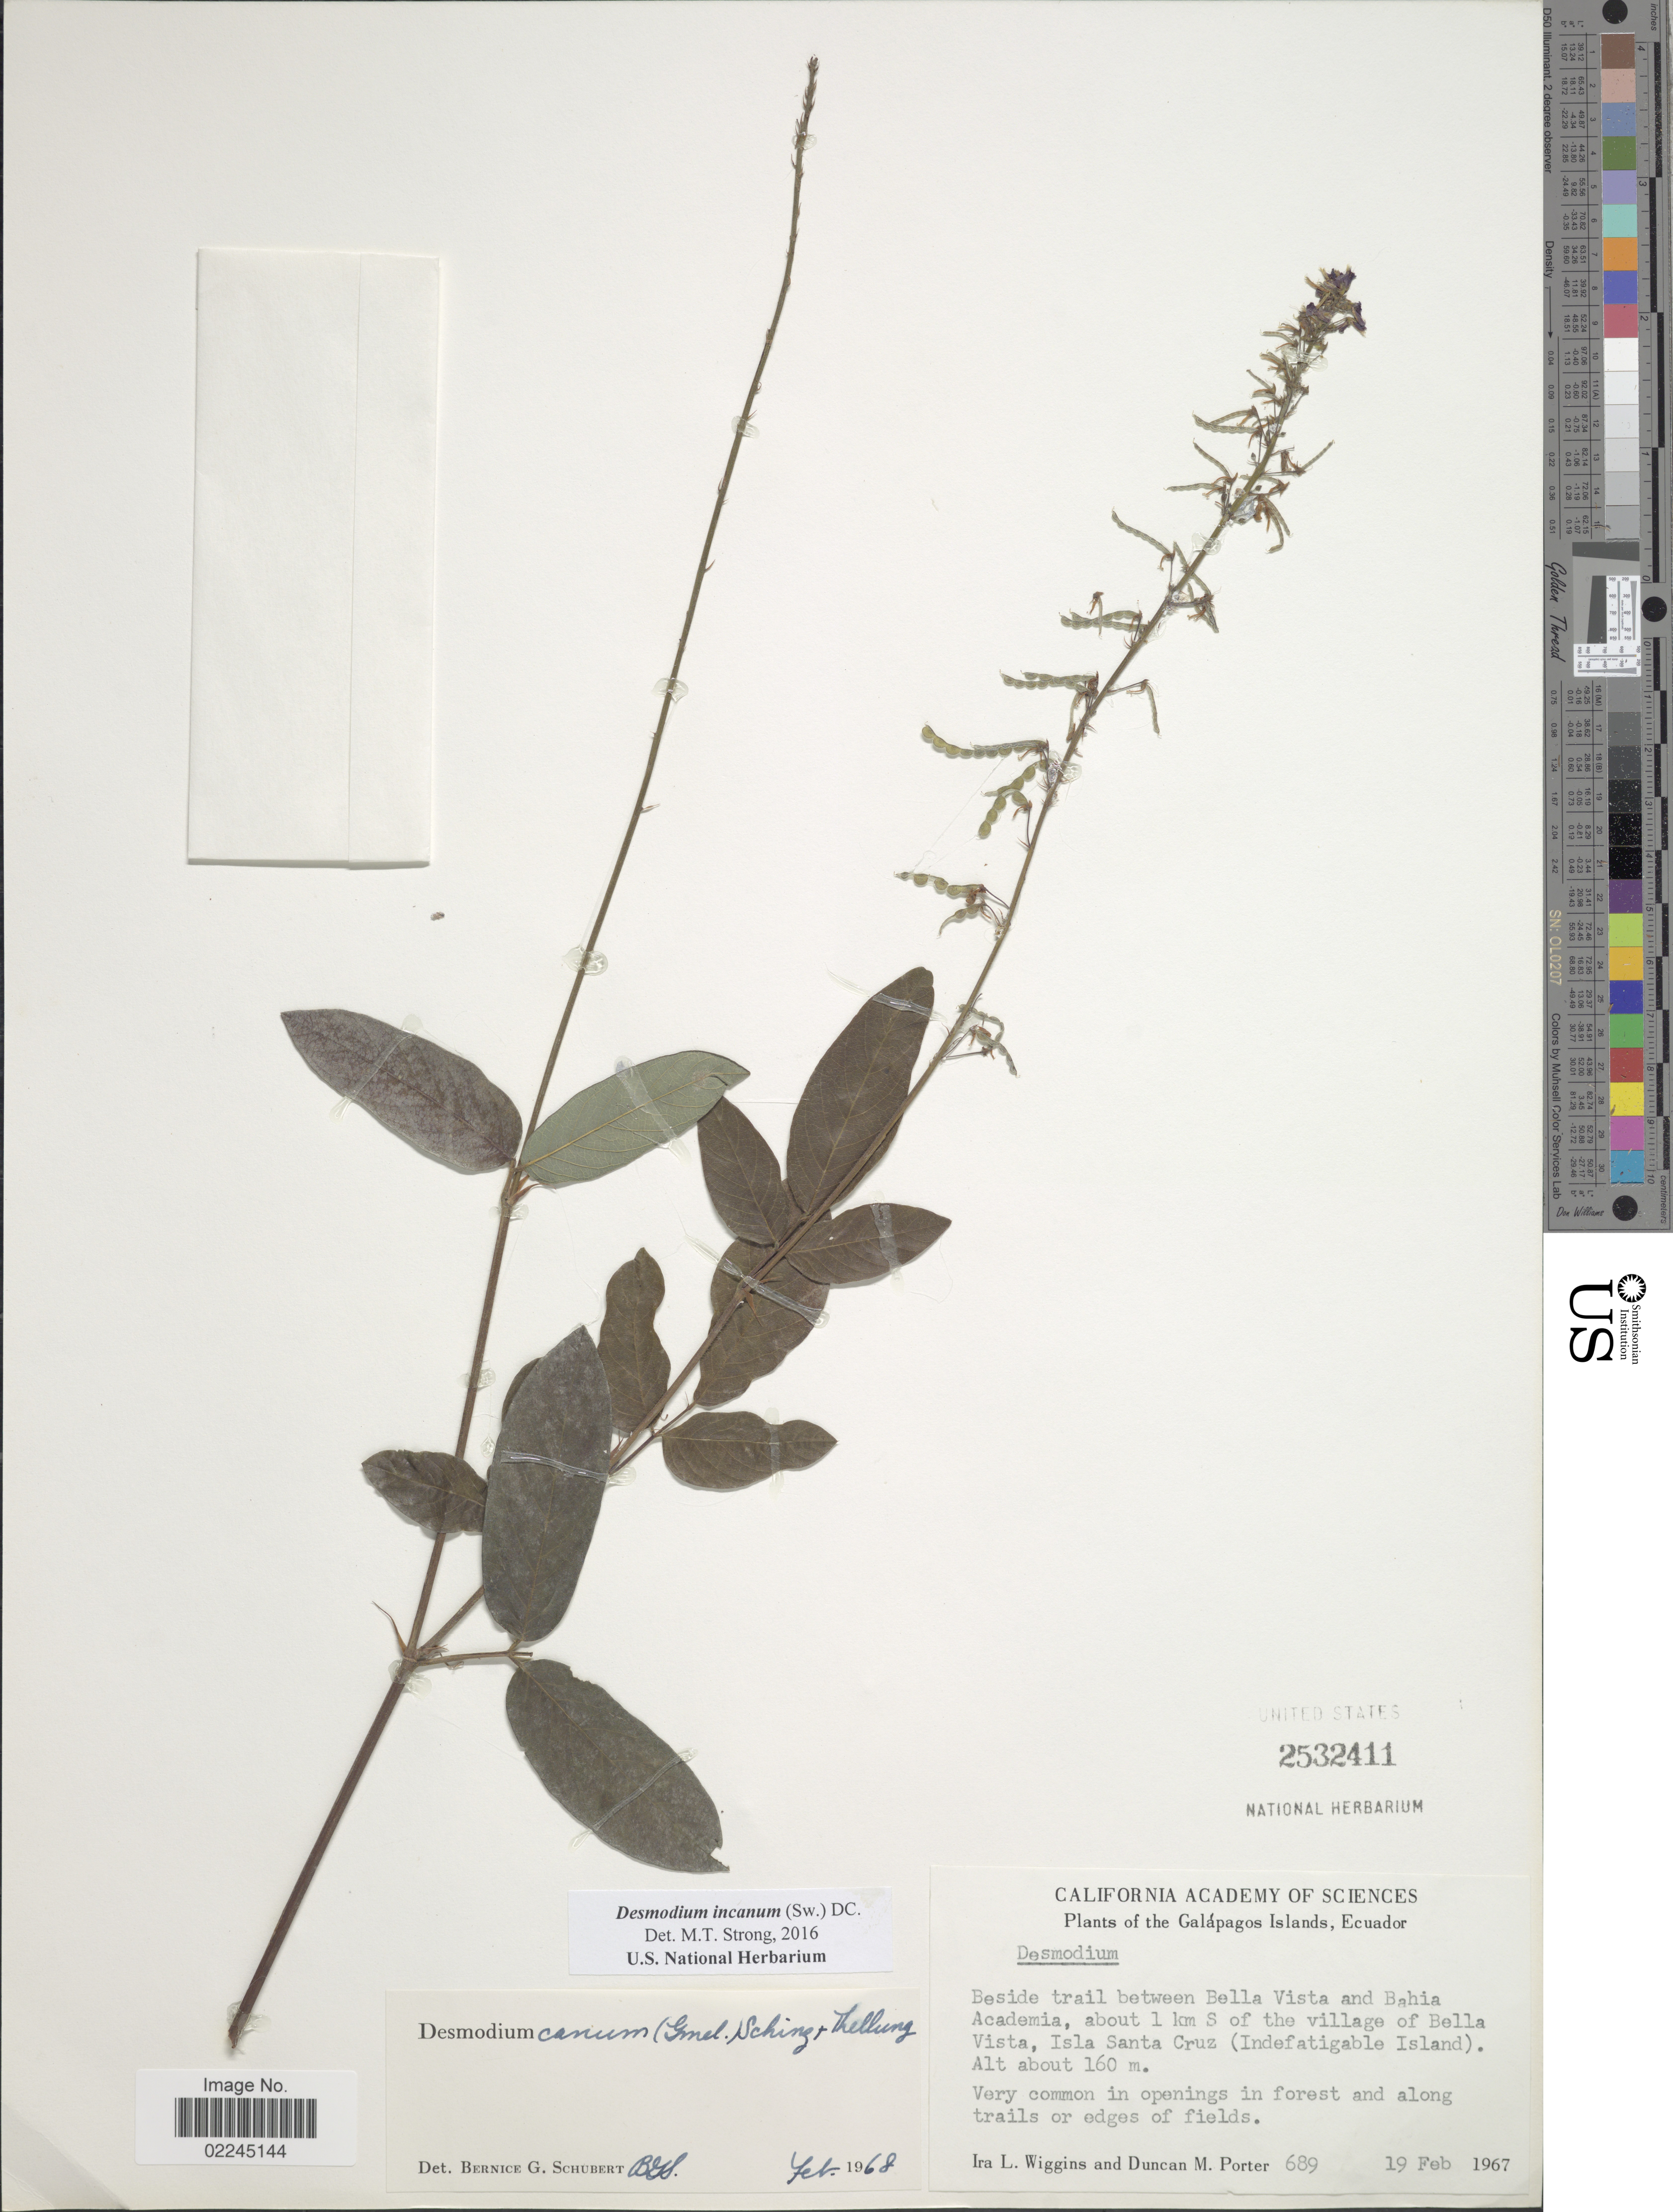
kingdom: Plantae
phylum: Tracheophyta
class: Magnoliopsida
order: Fabales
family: Fabaceae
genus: Desmodium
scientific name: Desmodium incanum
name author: (Sw.) DC.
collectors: I. L. Wiggins & D. M. Porter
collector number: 689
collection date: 1967-02-19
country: Ecuador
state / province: Colón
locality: Galapagos Islands, Ecuador. Beside trail between Bella Vista and Bahia Academia, about 1 km S of the village of Bella Vista, Isla Santa Cruz (Indefatigable Island)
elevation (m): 160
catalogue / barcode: US 2532411